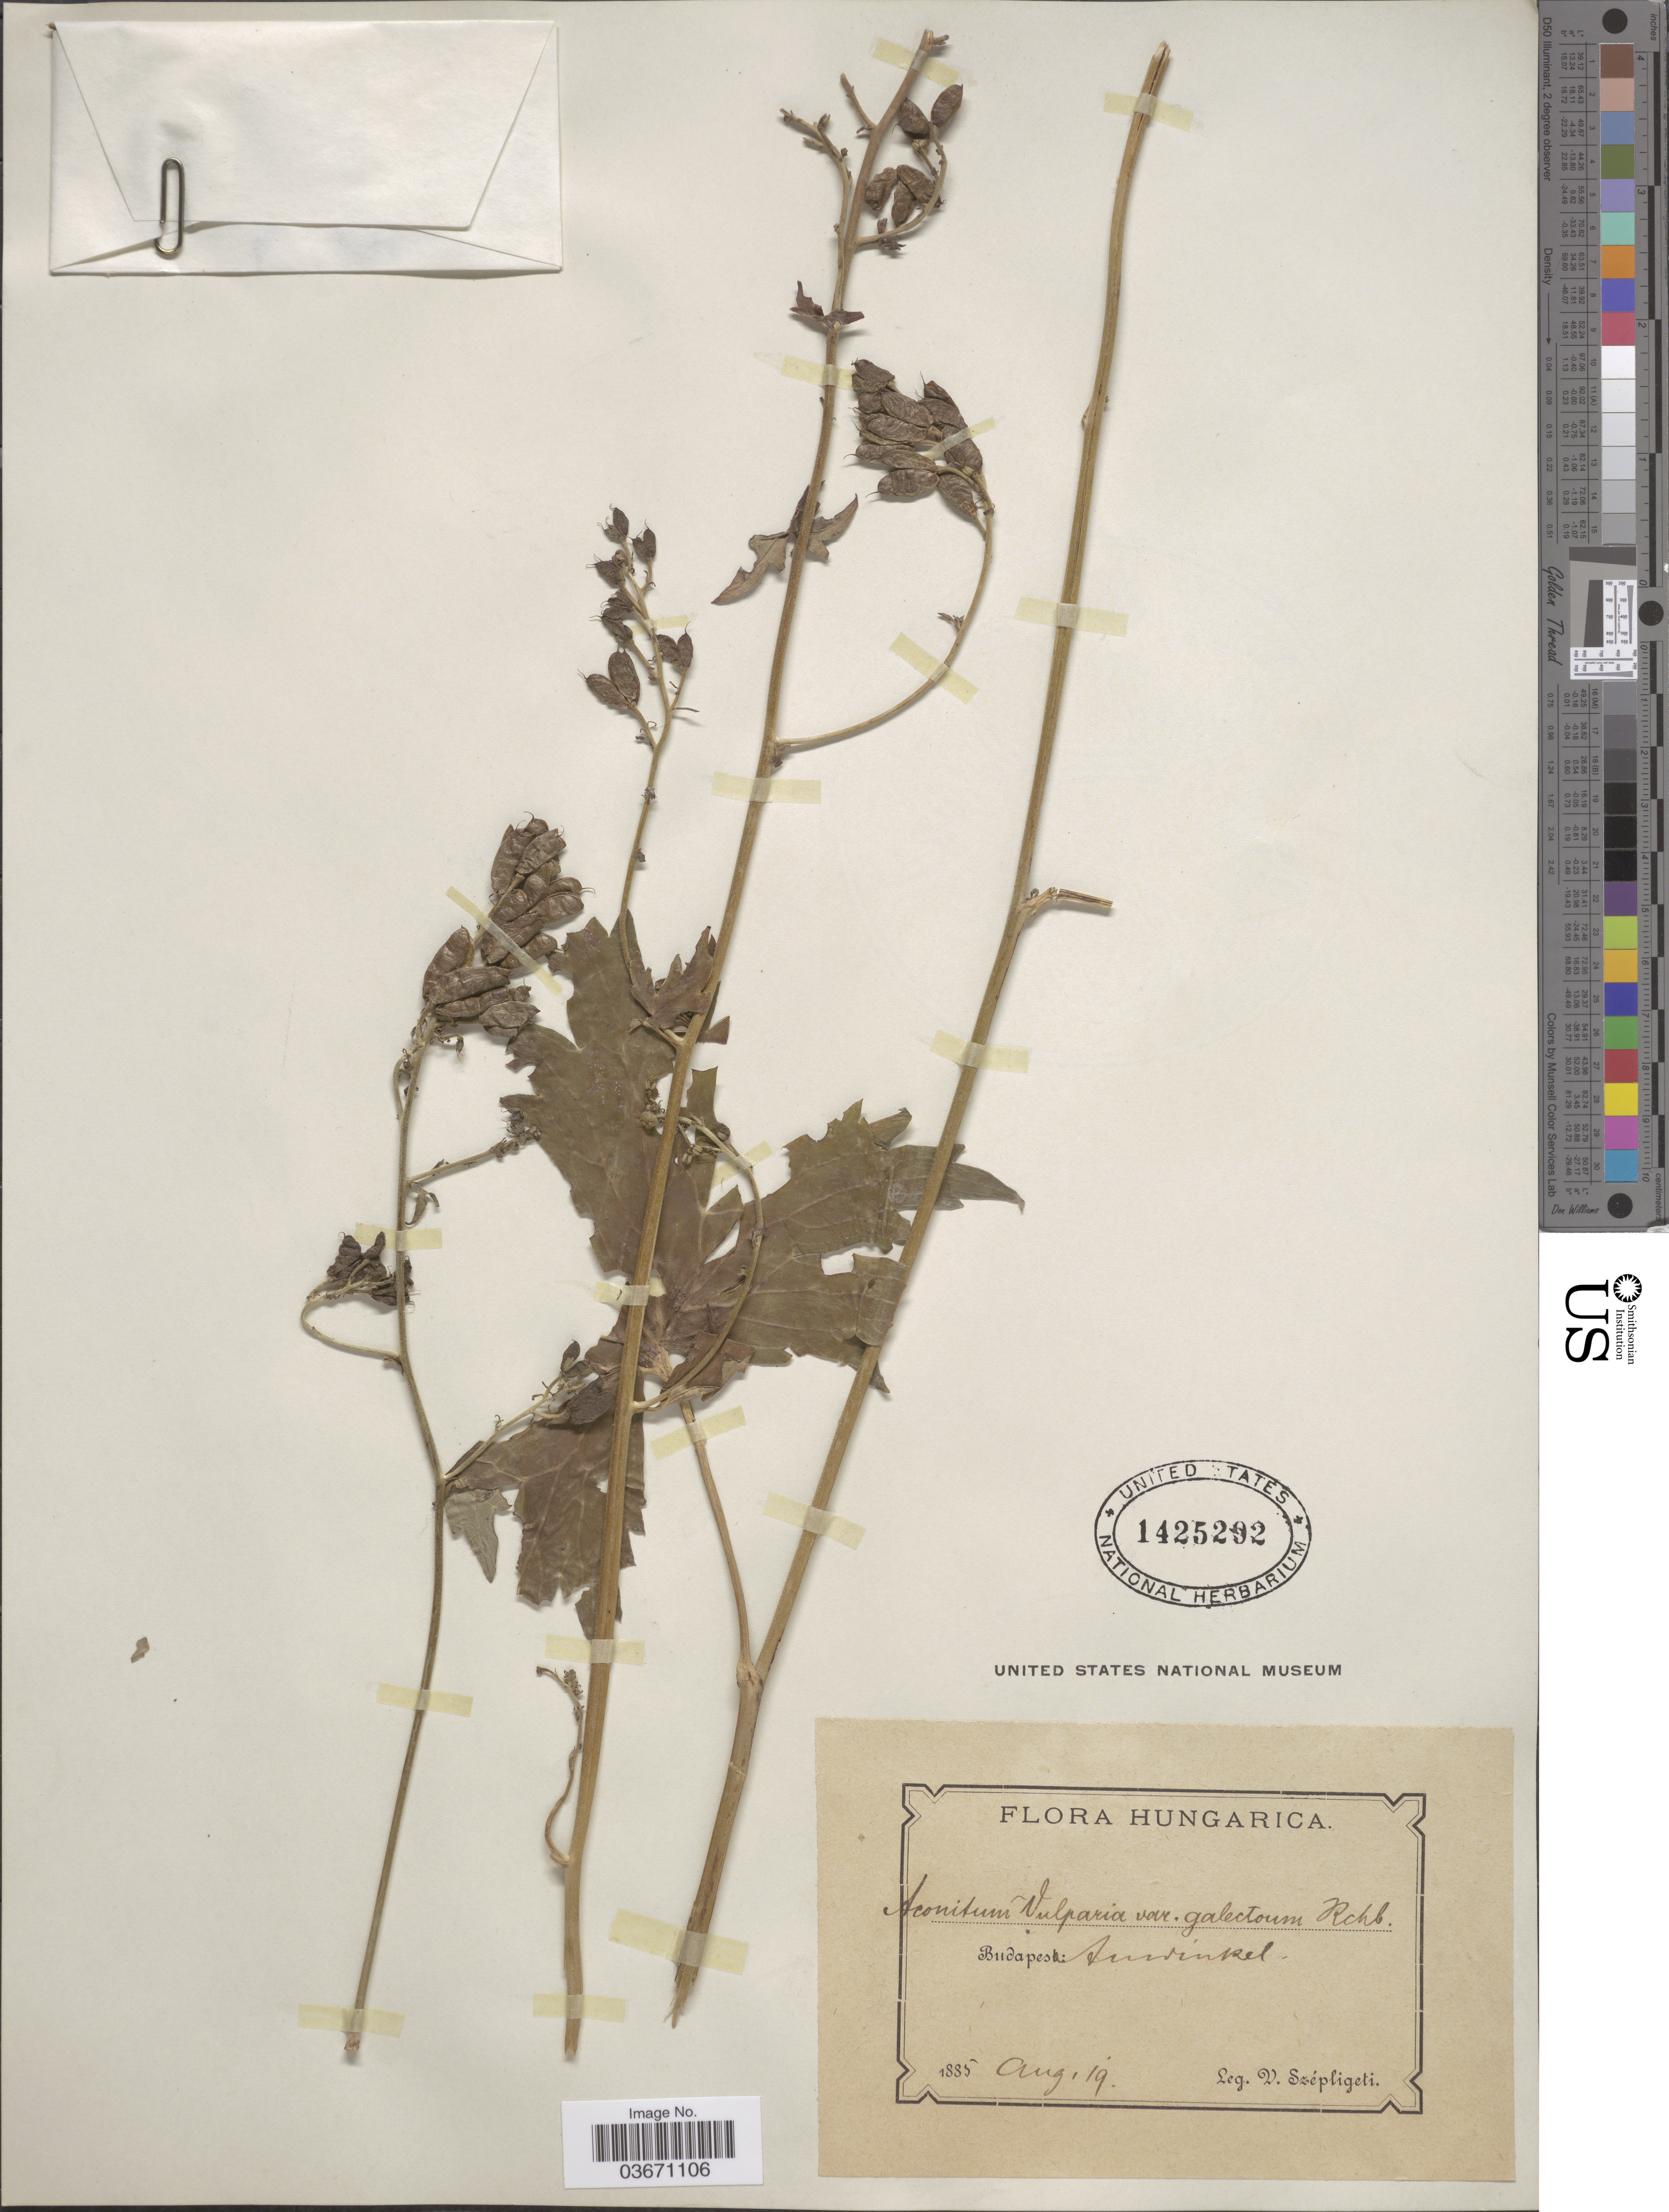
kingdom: Plantae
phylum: Tracheophyta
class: Magnoliopsida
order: Ranunculales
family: Ranunculaceae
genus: Aconitum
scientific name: Aconitum vulparia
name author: Rchb.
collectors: W. Szépligeti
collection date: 1885-08-19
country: Hungary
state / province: Budapest, Capital District of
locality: Budapest: Sundinkel [interpreted].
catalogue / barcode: US 1425292